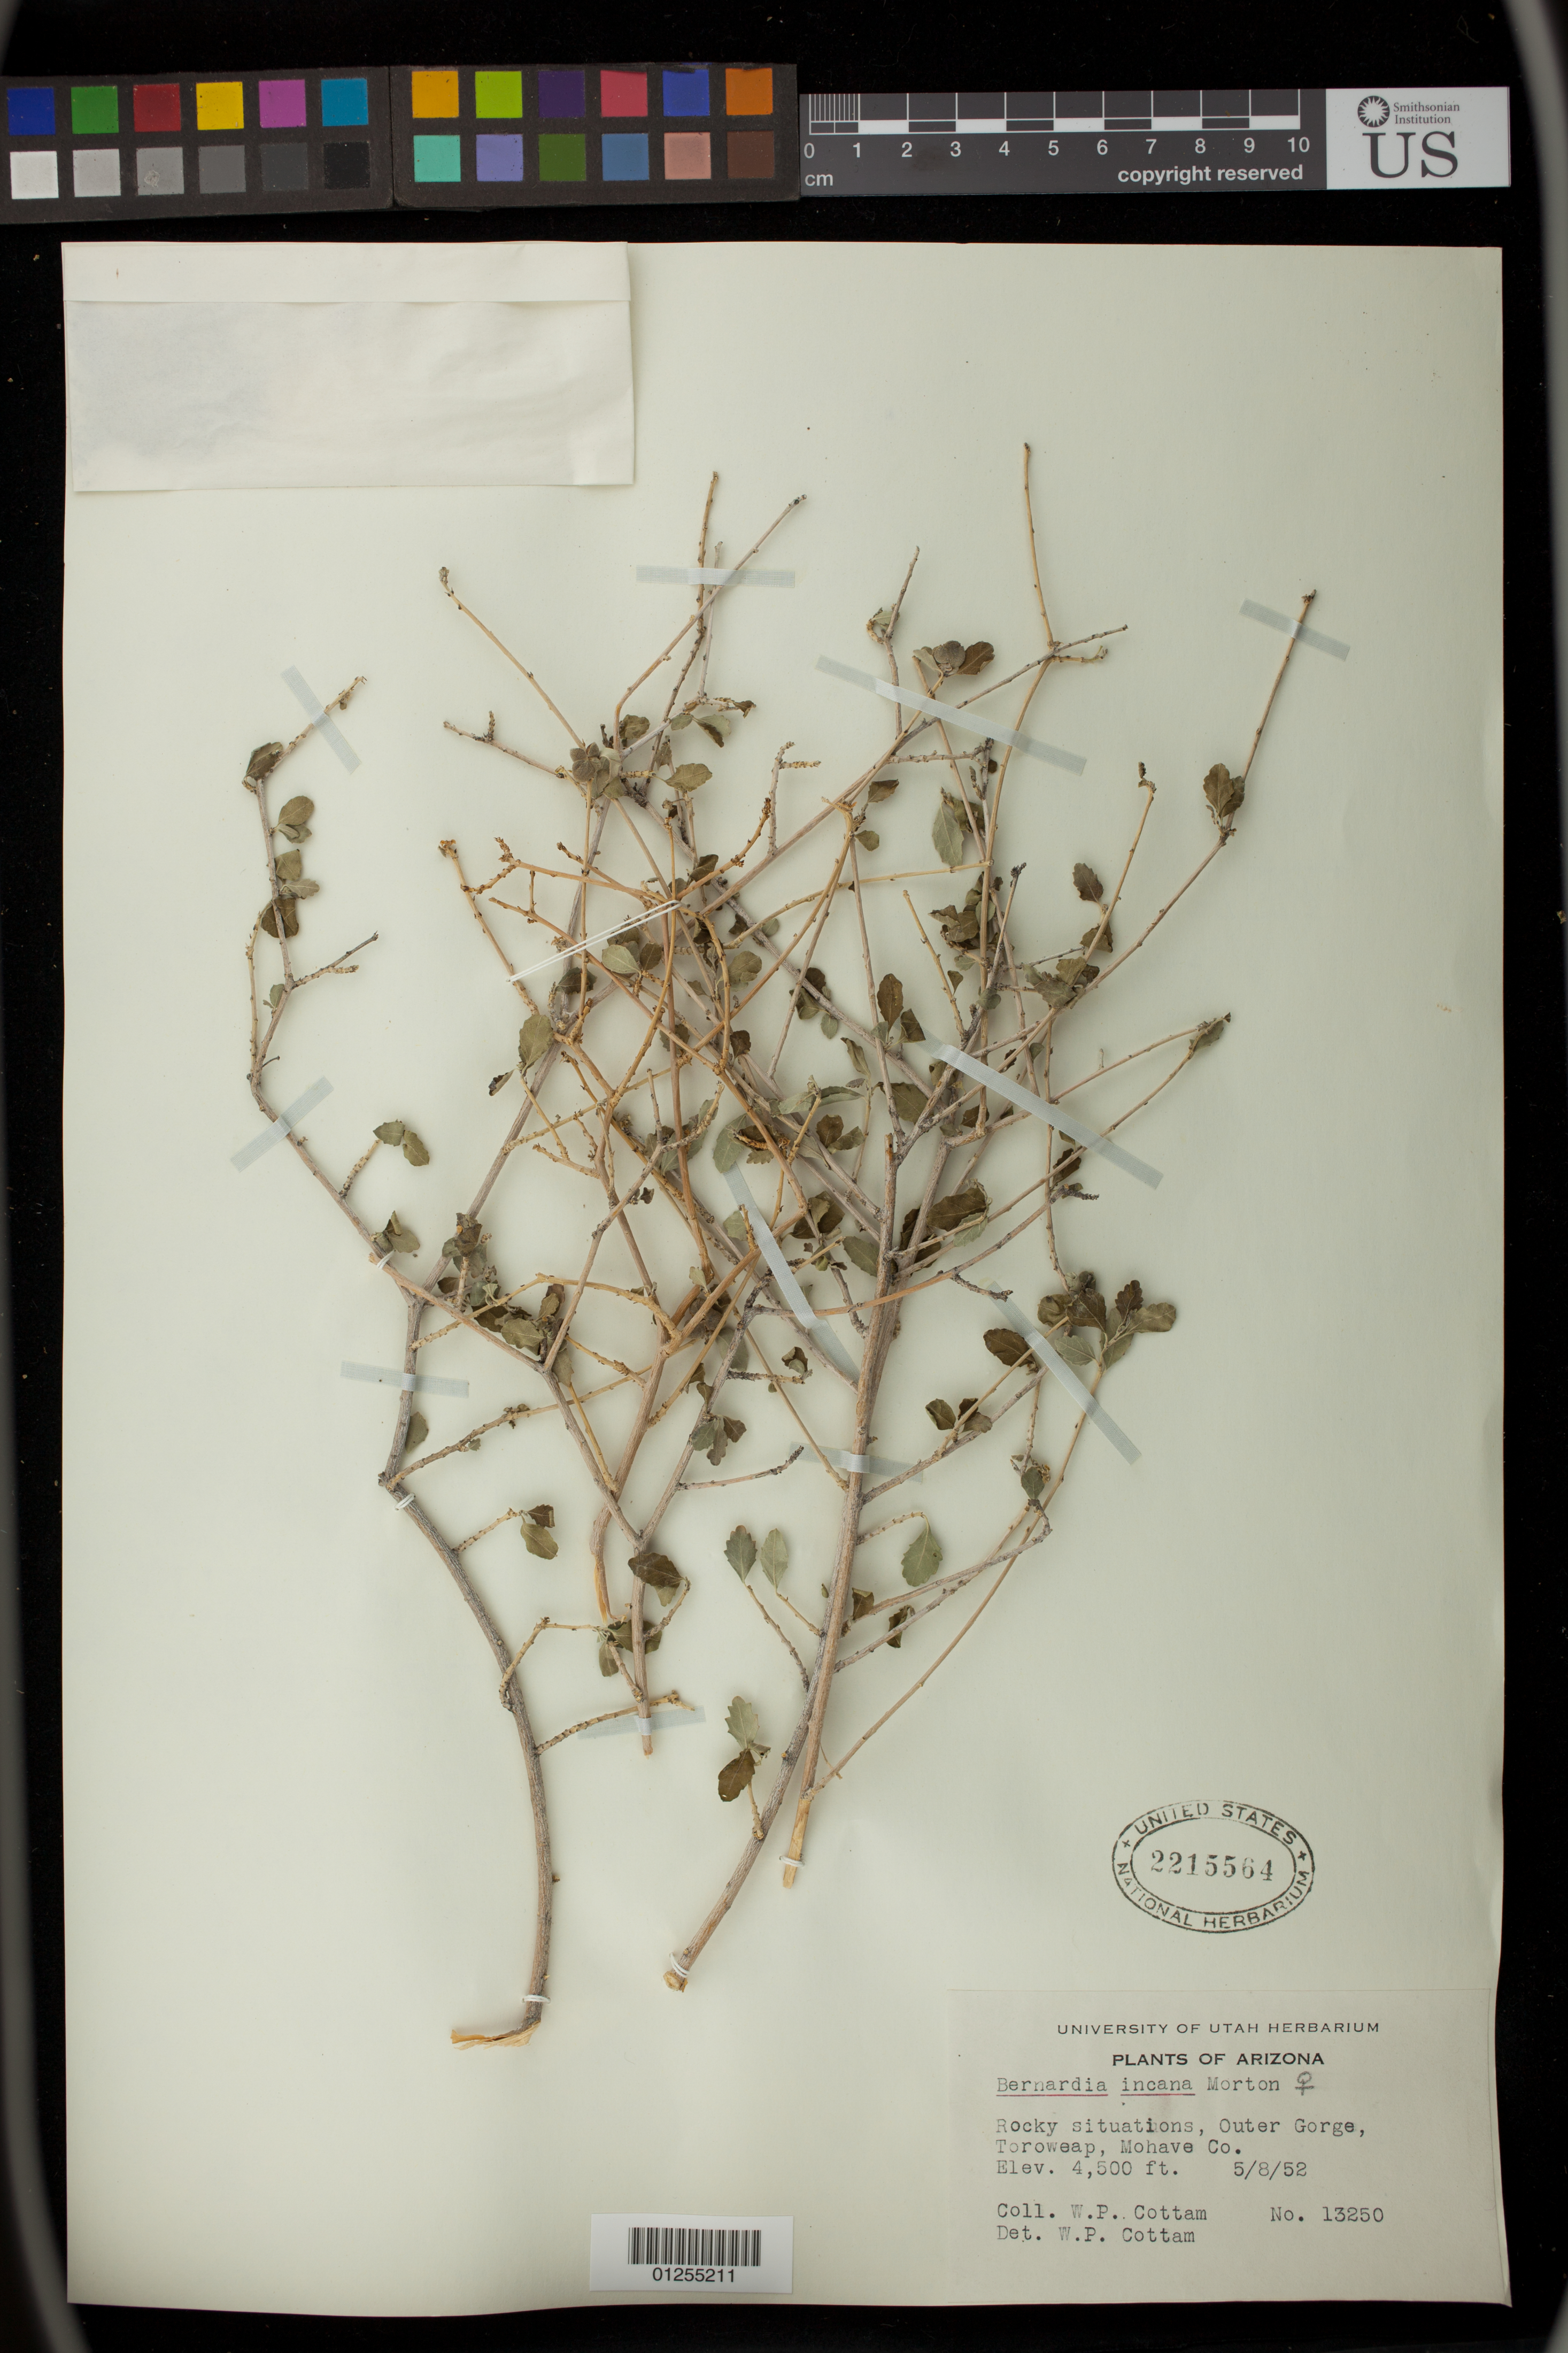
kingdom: Plantae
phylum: Tracheophyta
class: Magnoliopsida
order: Malpighiales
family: Euphorbiaceae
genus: Bernardia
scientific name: Bernardia incana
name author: C.V. Morton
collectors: W. Cottam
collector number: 13250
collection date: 1952-05-08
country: United States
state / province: Arizona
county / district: Mohave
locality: Outer Gorge, Toroweap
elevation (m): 1372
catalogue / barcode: US 2215564